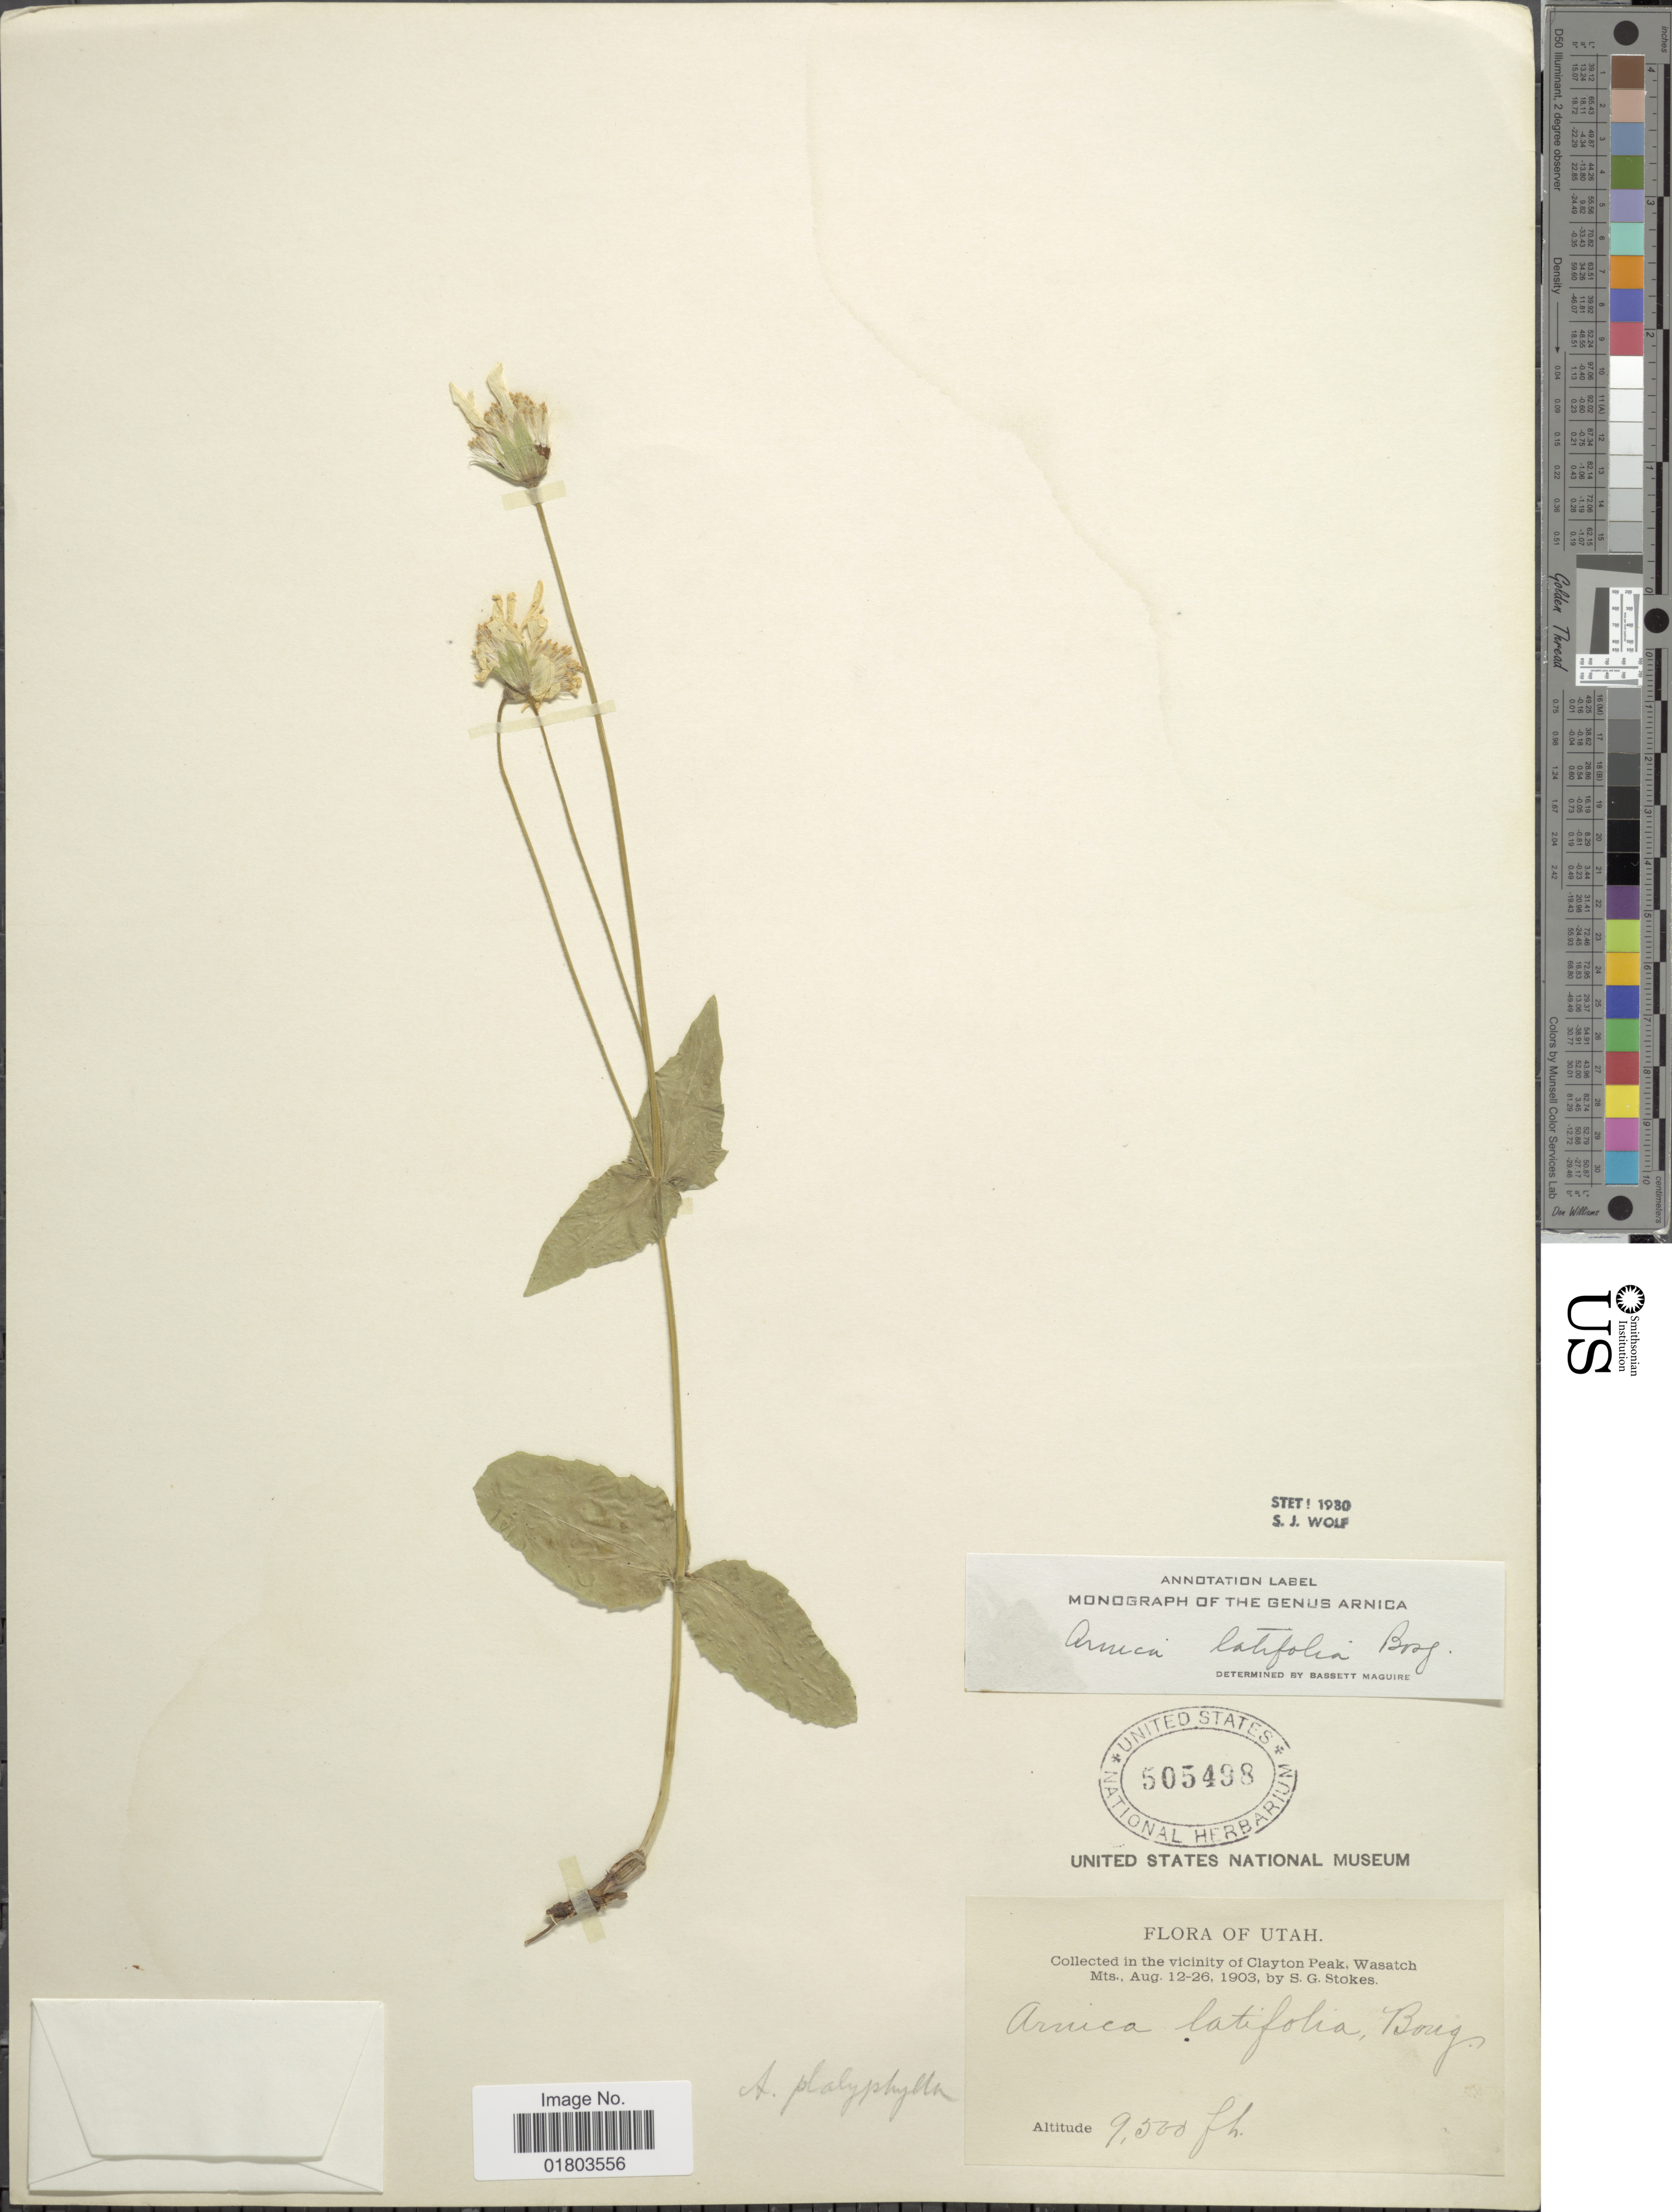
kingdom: Plantae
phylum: Tracheophyta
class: Magnoliopsida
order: Asterales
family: Asteraceae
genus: Arnica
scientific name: Arnica latifolia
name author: Bong.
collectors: S. G. Stokes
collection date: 1903-08-12/1903-08-26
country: United States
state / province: Utah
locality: In the vicinity of Clayton Peak, Wasatch Mts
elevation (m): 2896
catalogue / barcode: US 505498